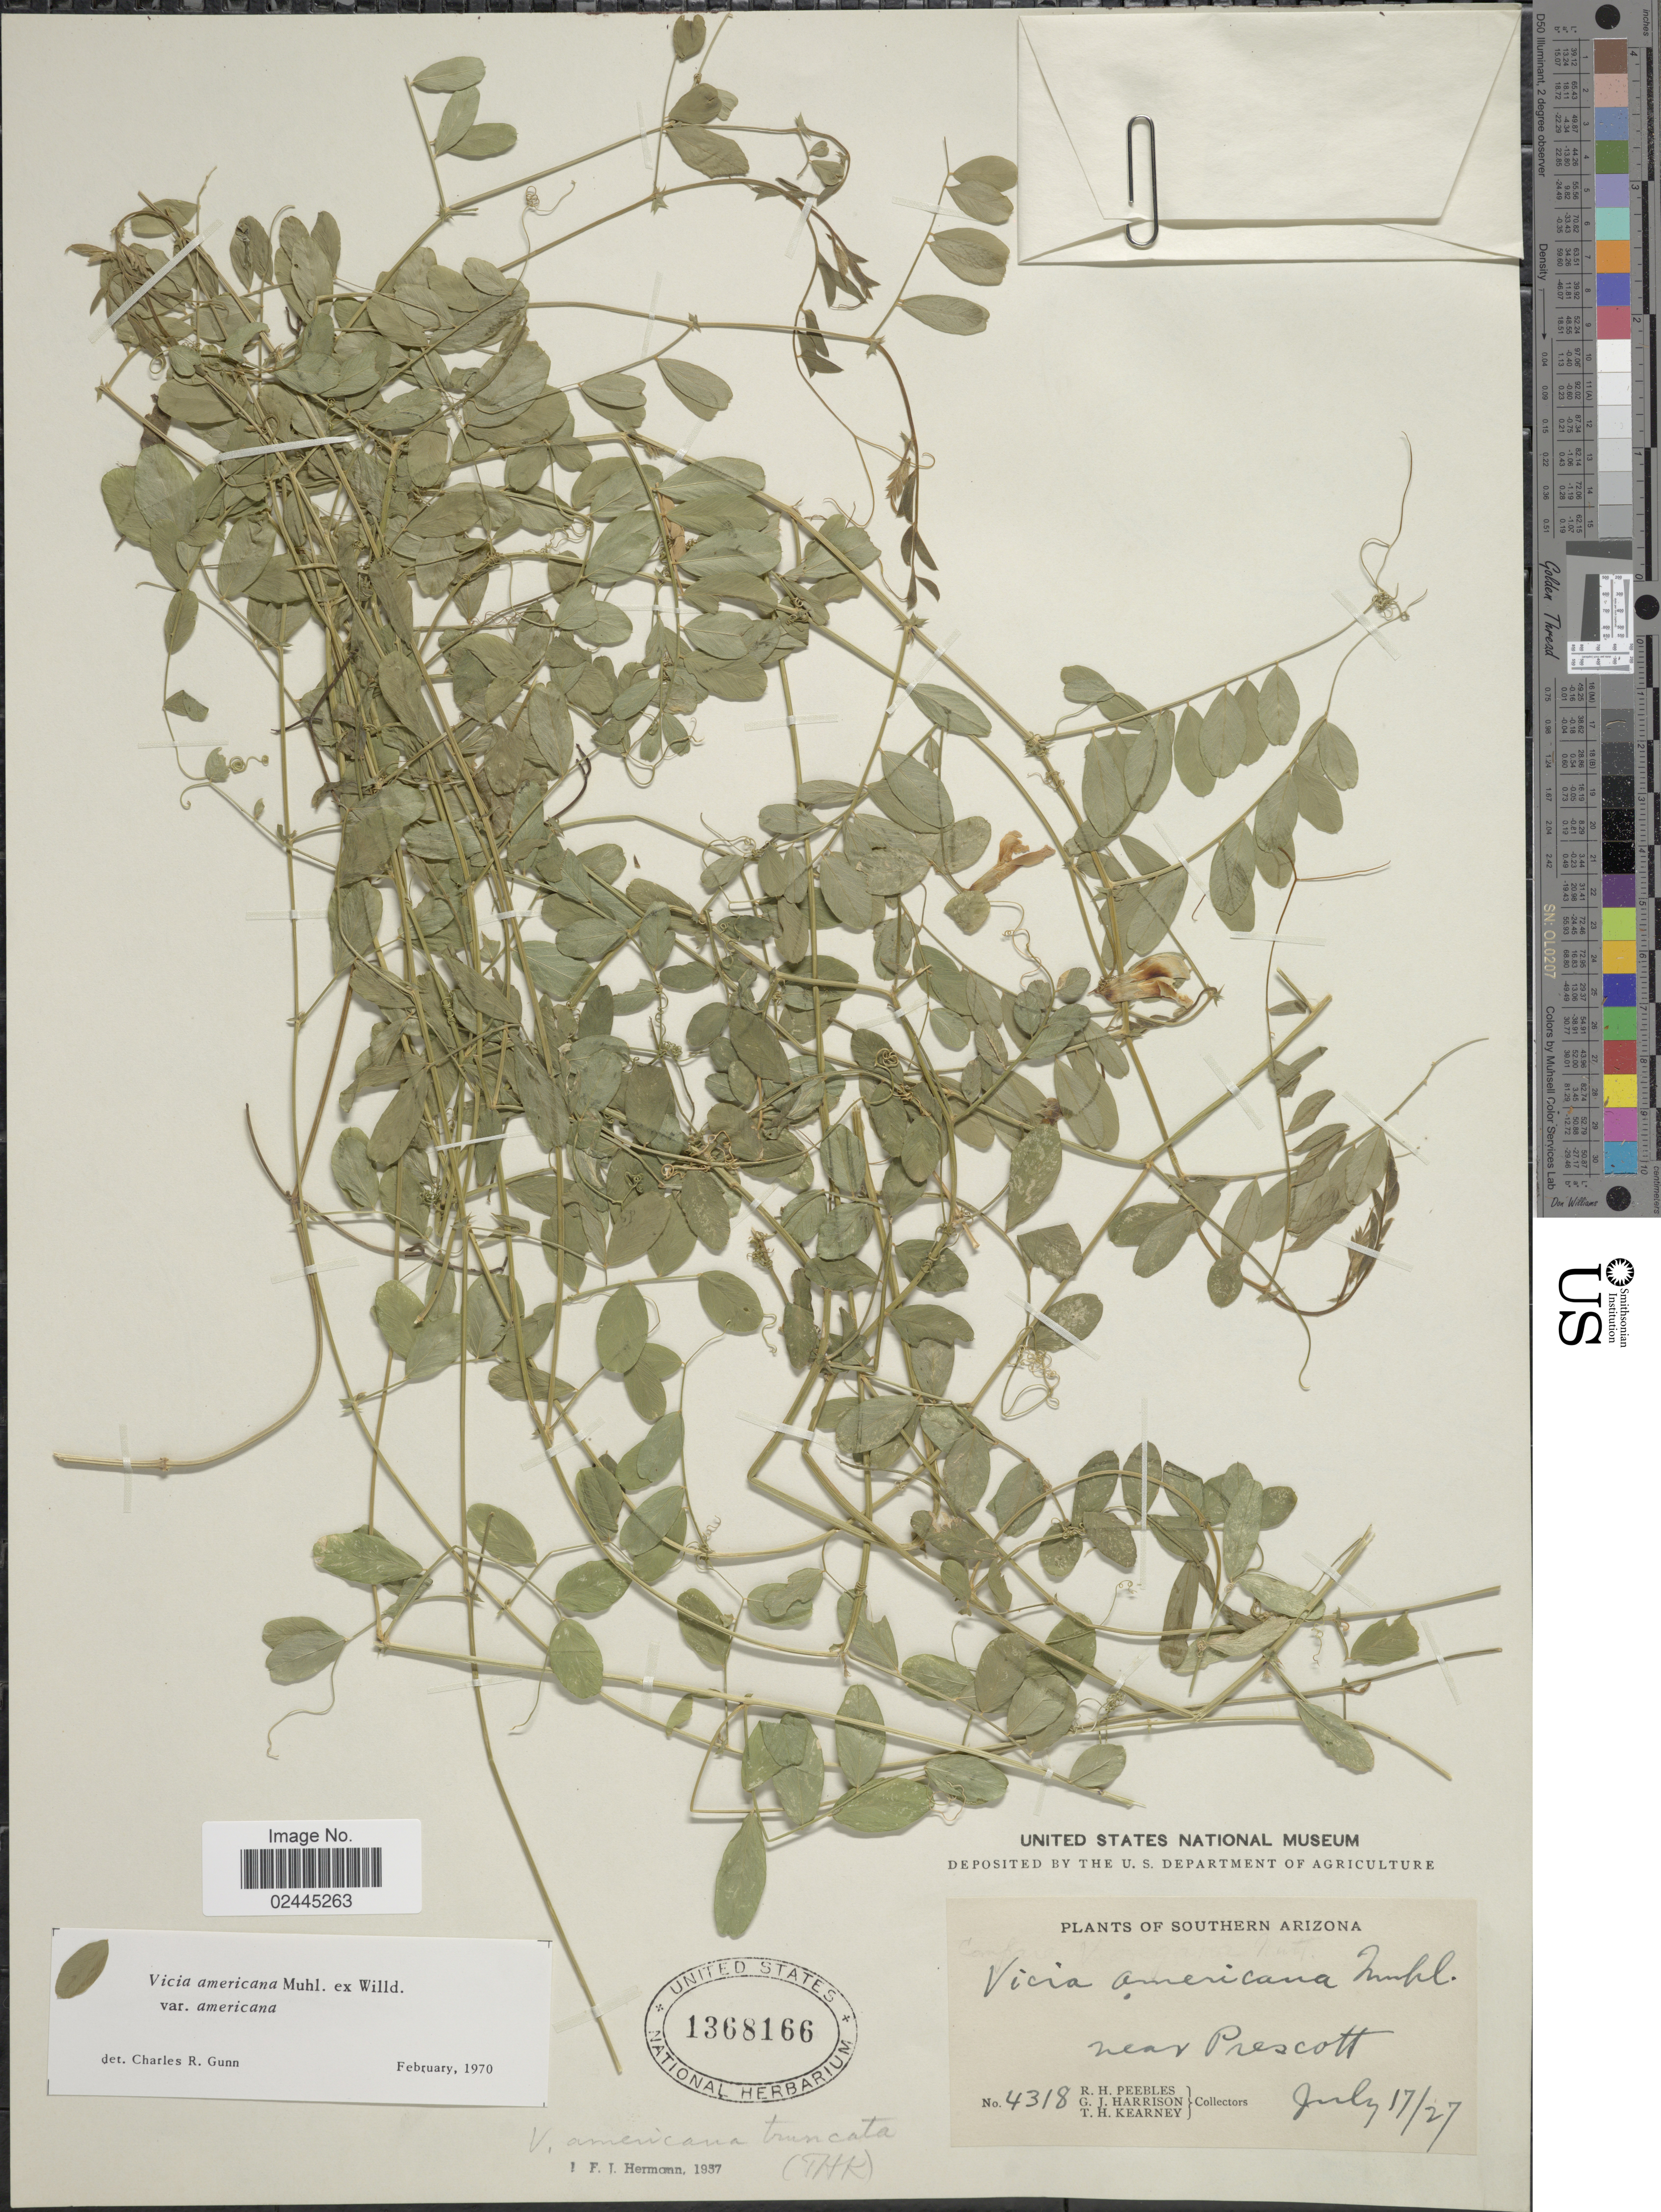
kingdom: Plantae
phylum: Tracheophyta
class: Magnoliopsida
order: Fabales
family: Fabaceae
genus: Vicia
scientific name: Vicia americana var. americana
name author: Muhl. ex Willd.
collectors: R. H. Peebles, G. J. Harrison & T. H. Kearney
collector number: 4318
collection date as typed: Transcribed d/m/y: 17/7/27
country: United States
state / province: Arizona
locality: Southern Arizona, near Prescott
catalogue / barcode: US 1368166